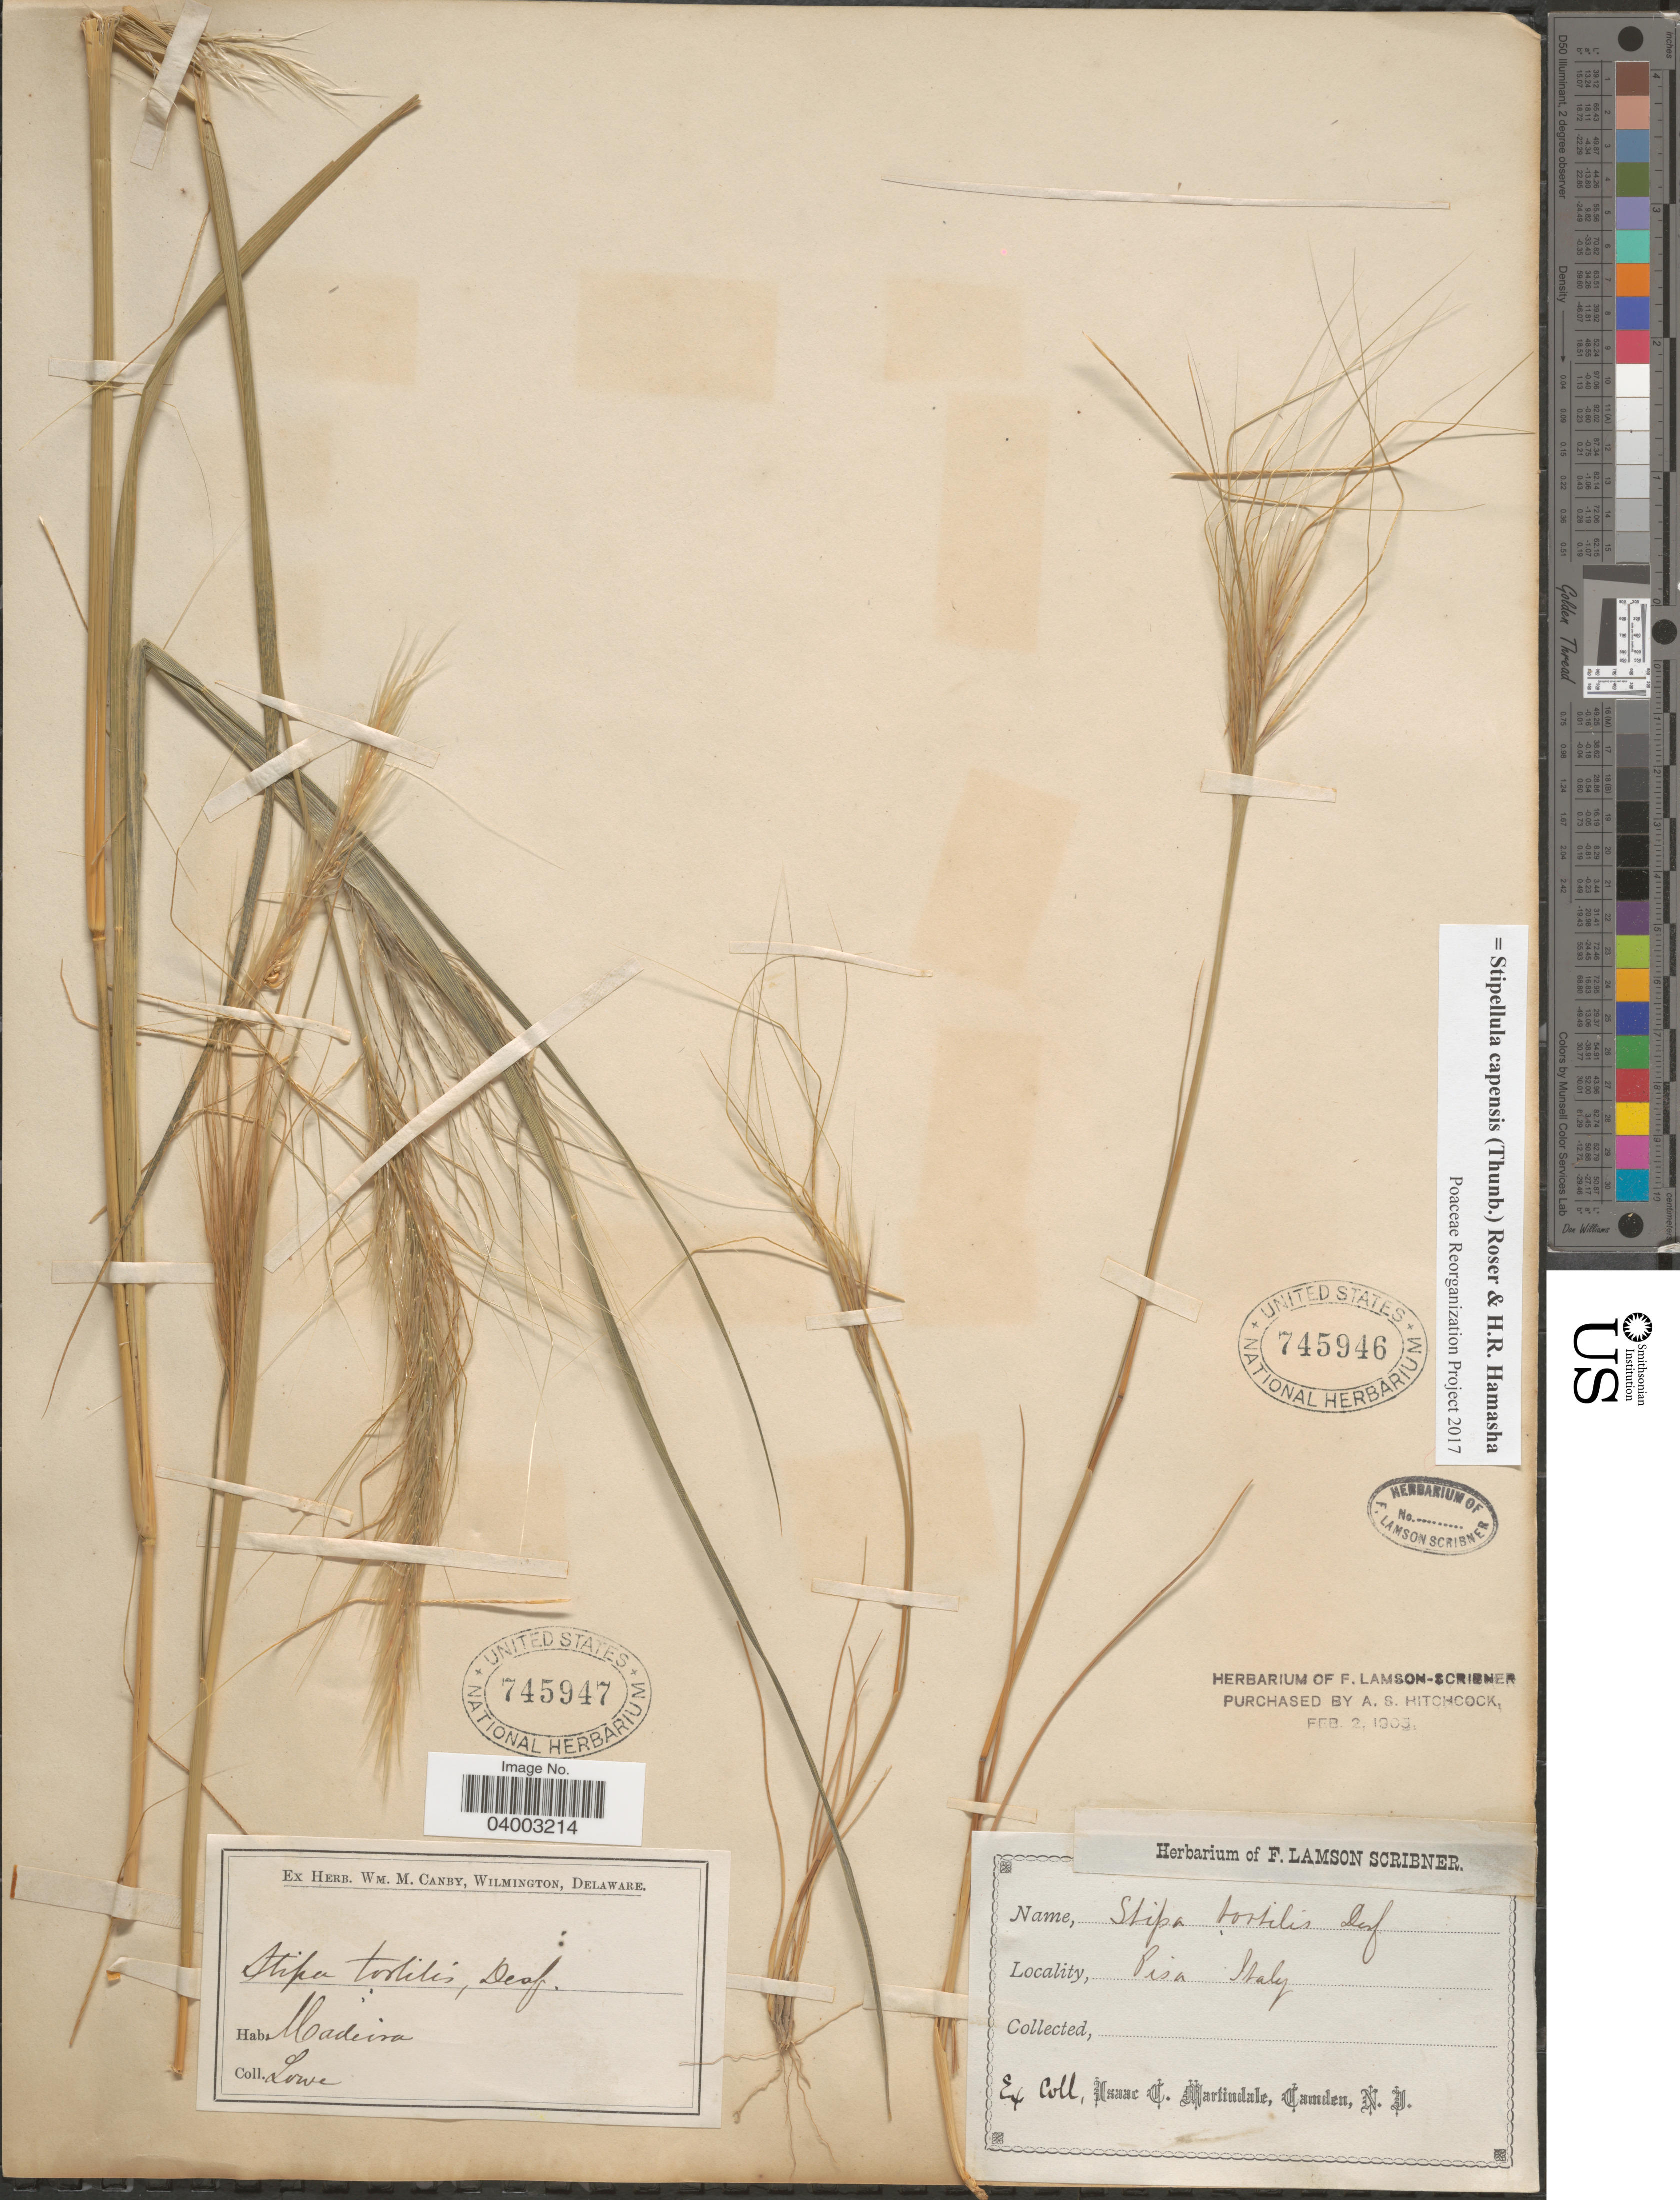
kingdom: Plantae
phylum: Tracheophyta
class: Liliopsida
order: Poales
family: Poaceae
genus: Stipellula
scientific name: Stipellula capensis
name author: (Thunb.) Röser & H. R. Hamasha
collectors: -- Lowe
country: Portugal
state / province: Madeira (Aut. Reg.)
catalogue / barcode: US 745947